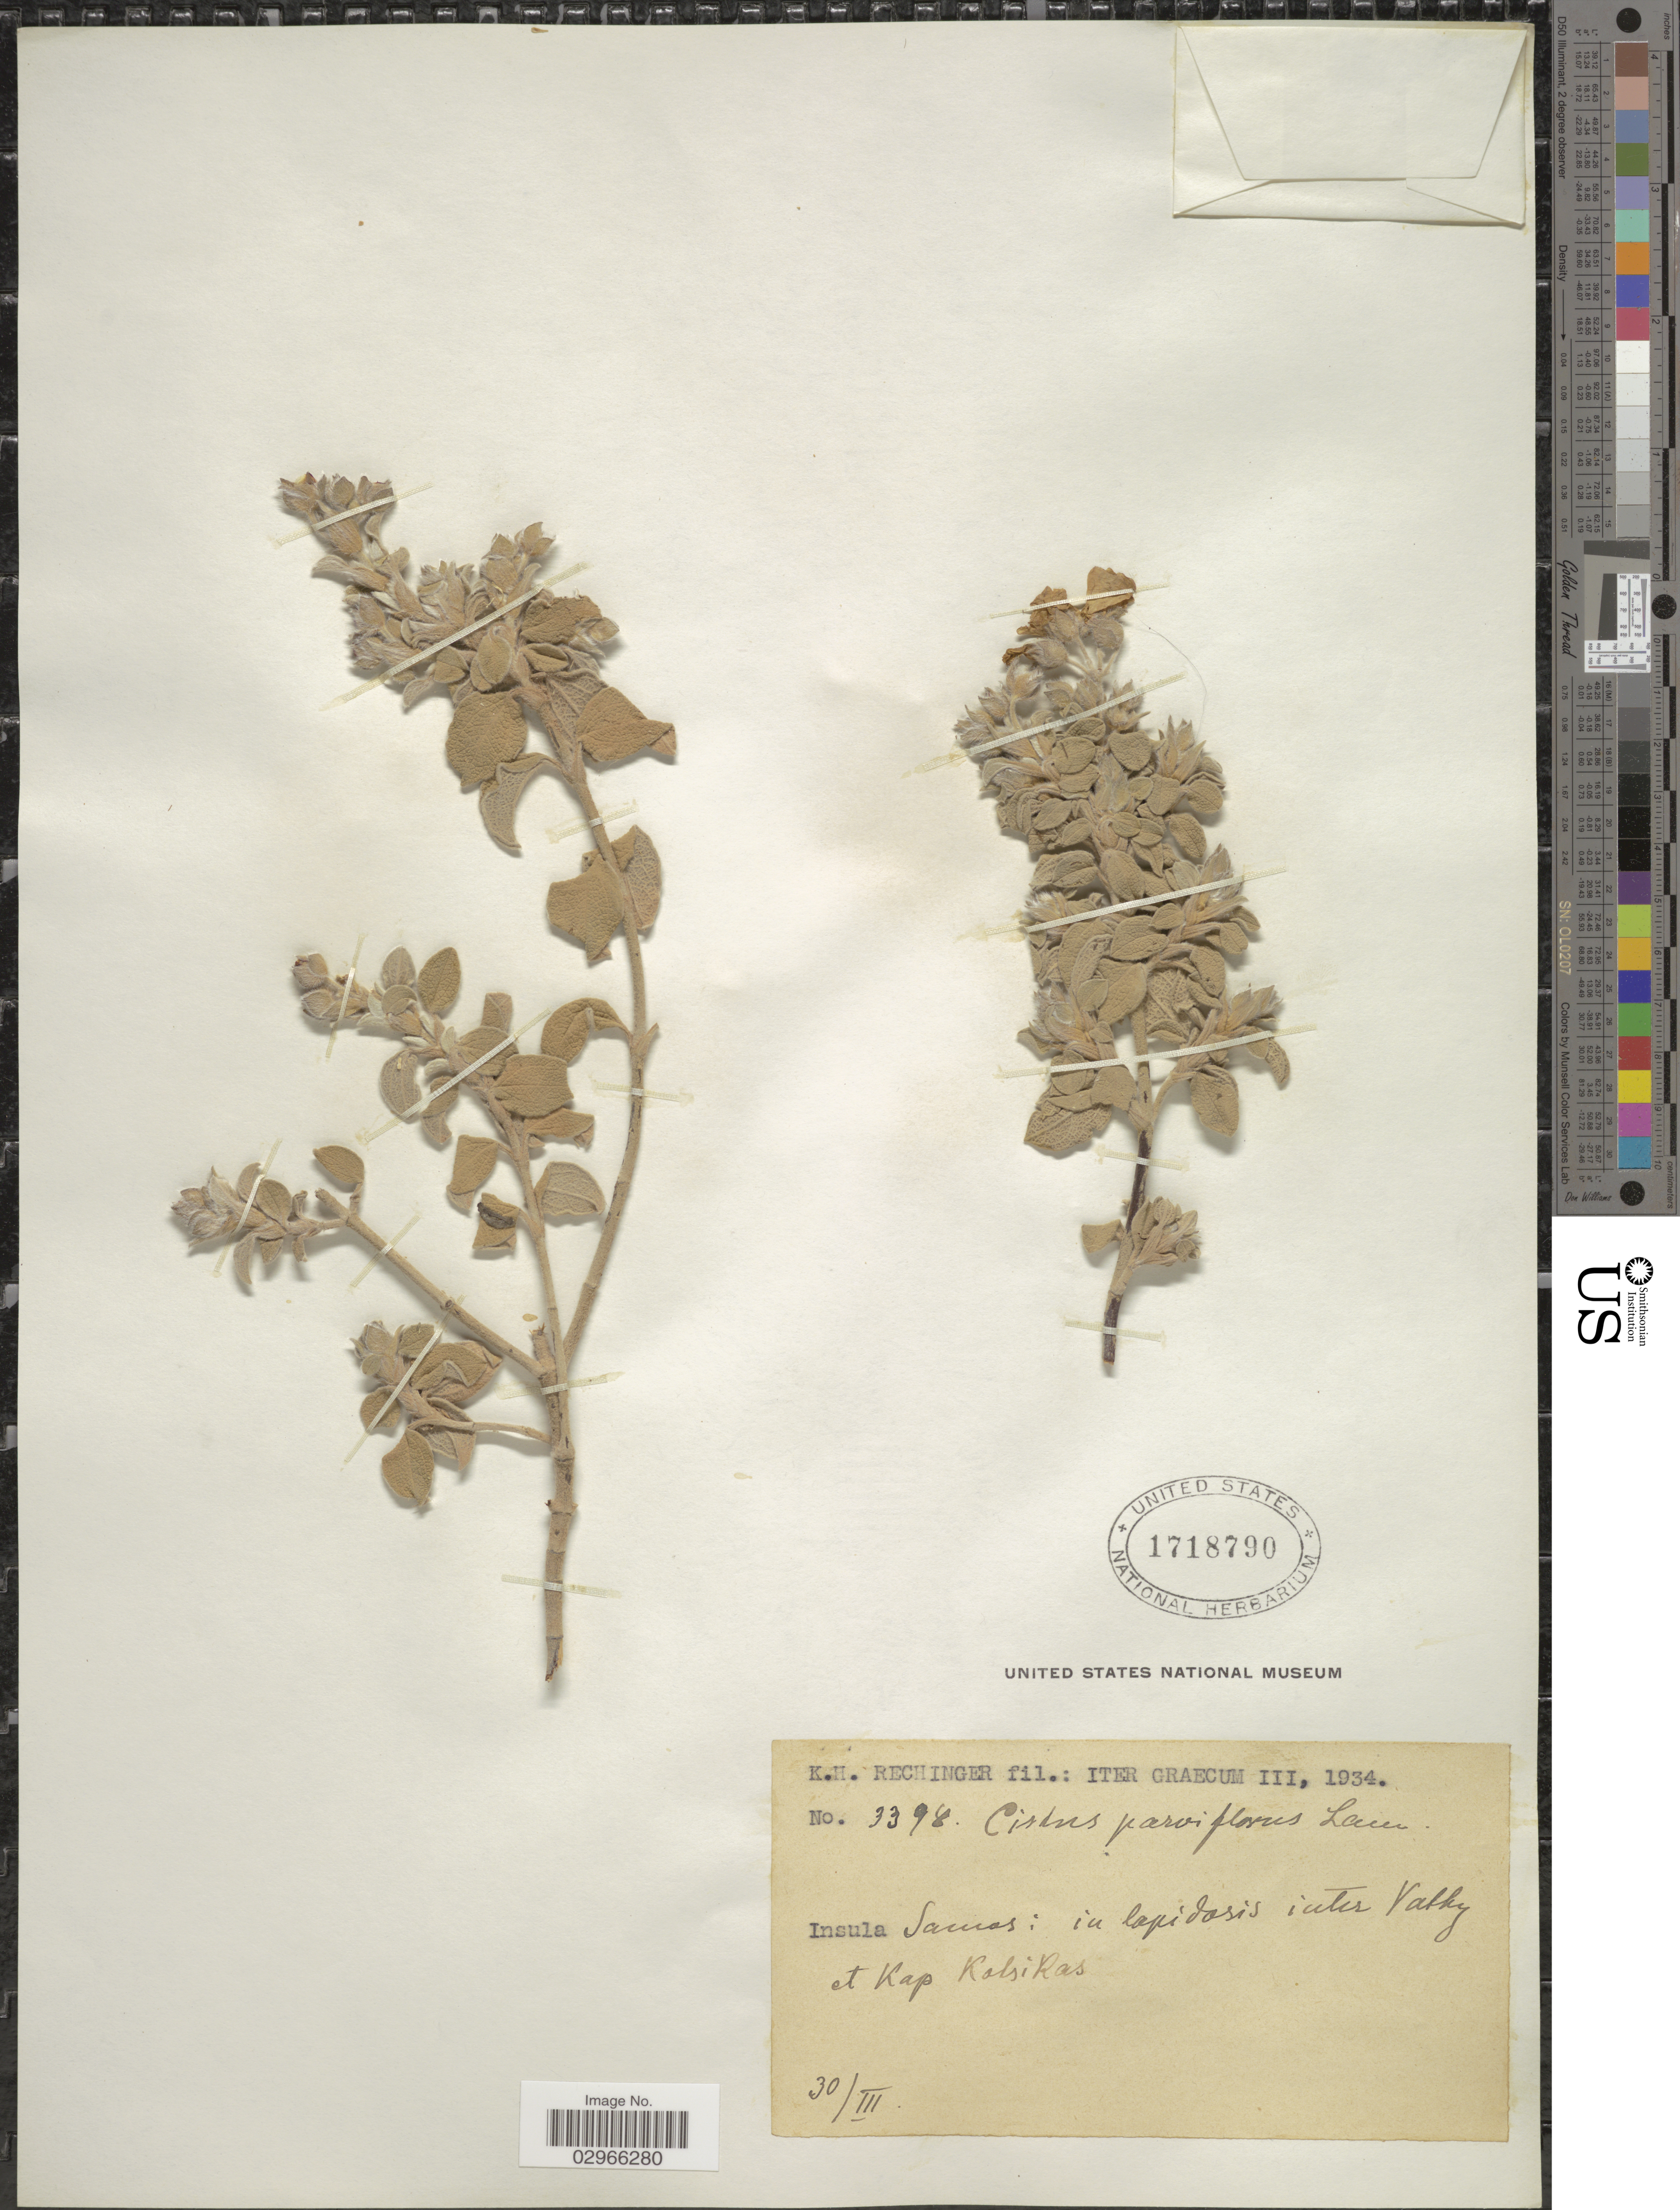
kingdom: Plantae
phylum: Tracheophyta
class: Magnoliopsida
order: Malvales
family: Cistaceae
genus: Cistus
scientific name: Cistus parviflorus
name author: Lam.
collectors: K. H. Rechinger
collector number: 3398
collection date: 1934-03-30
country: Greece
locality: Insula Samas: in Capidosis icuter Valley et Kap Kolsikas.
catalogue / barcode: US 1718790